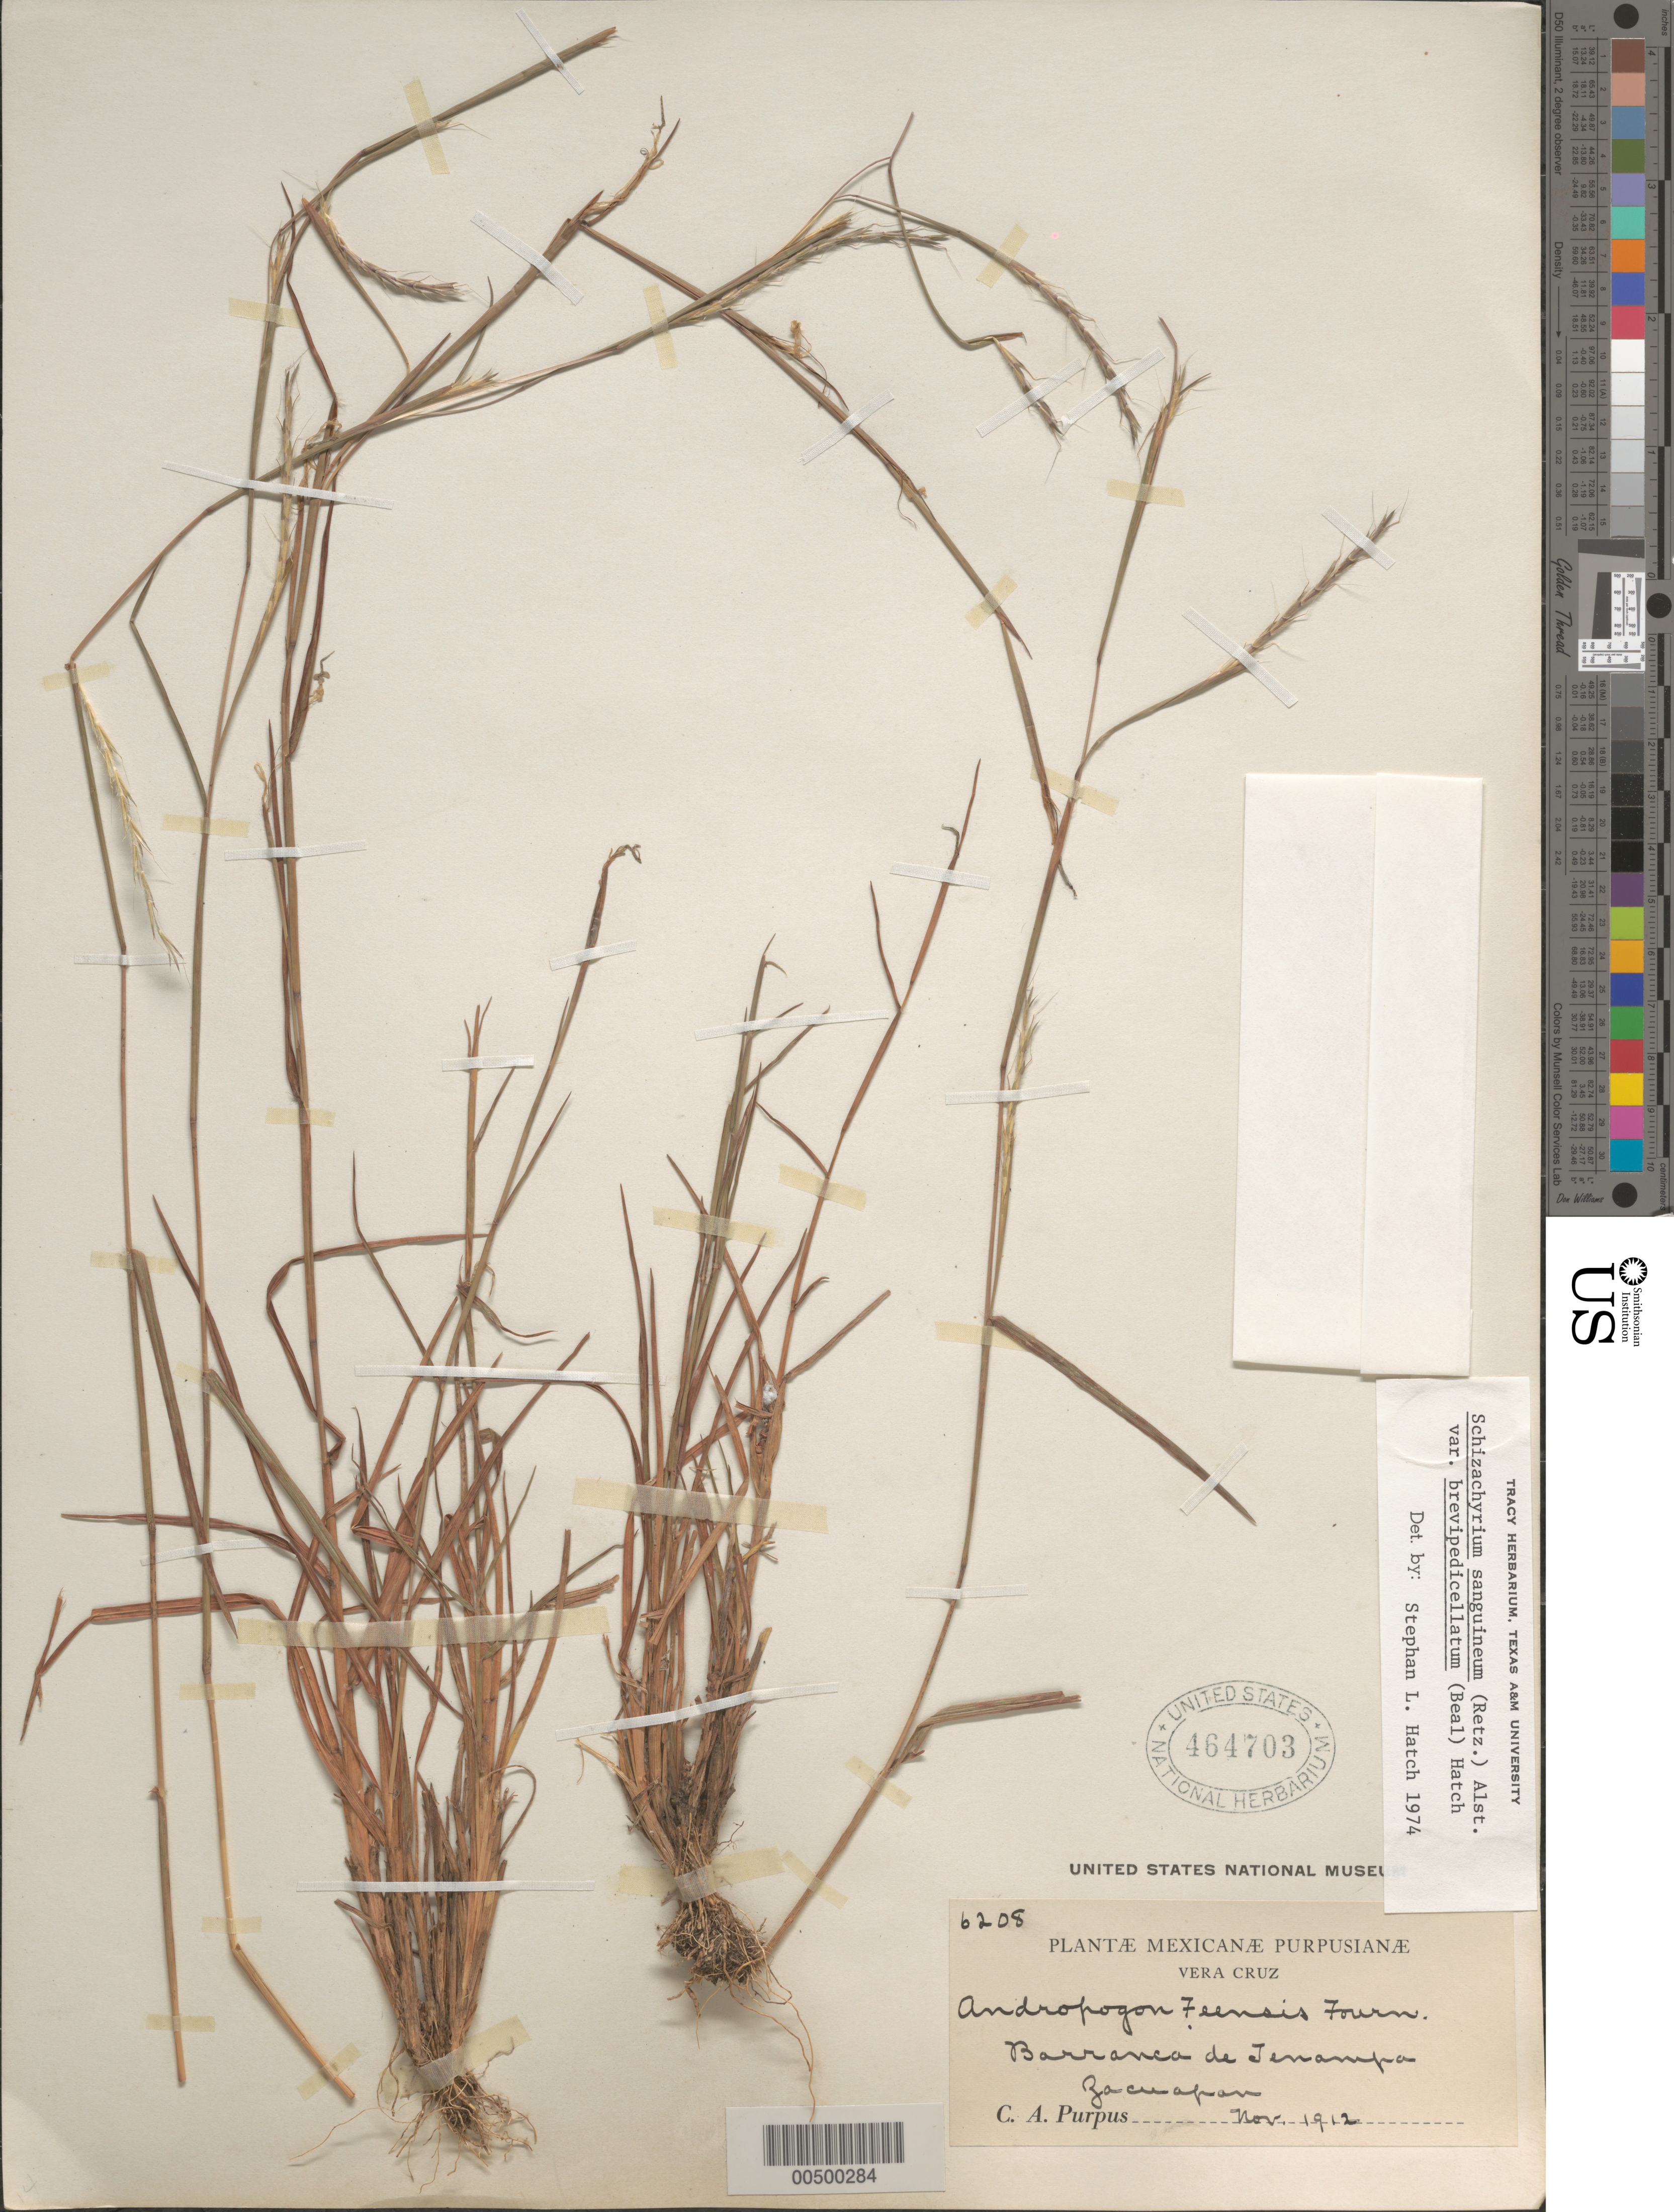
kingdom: Plantae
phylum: Tracheophyta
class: Liliopsida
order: Poales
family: Poaceae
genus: Schizachyrium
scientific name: Schizachyrium sanguineum var. brevipedicellatum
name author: (W.J. Beal) S.L. Hatch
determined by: Hatch, S. L.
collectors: C. A. Purpus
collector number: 6208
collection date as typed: Nov 1912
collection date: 1912-11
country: Mexico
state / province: Veracruz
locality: Barranca de Tenampa, Zacuapan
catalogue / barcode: US 464703